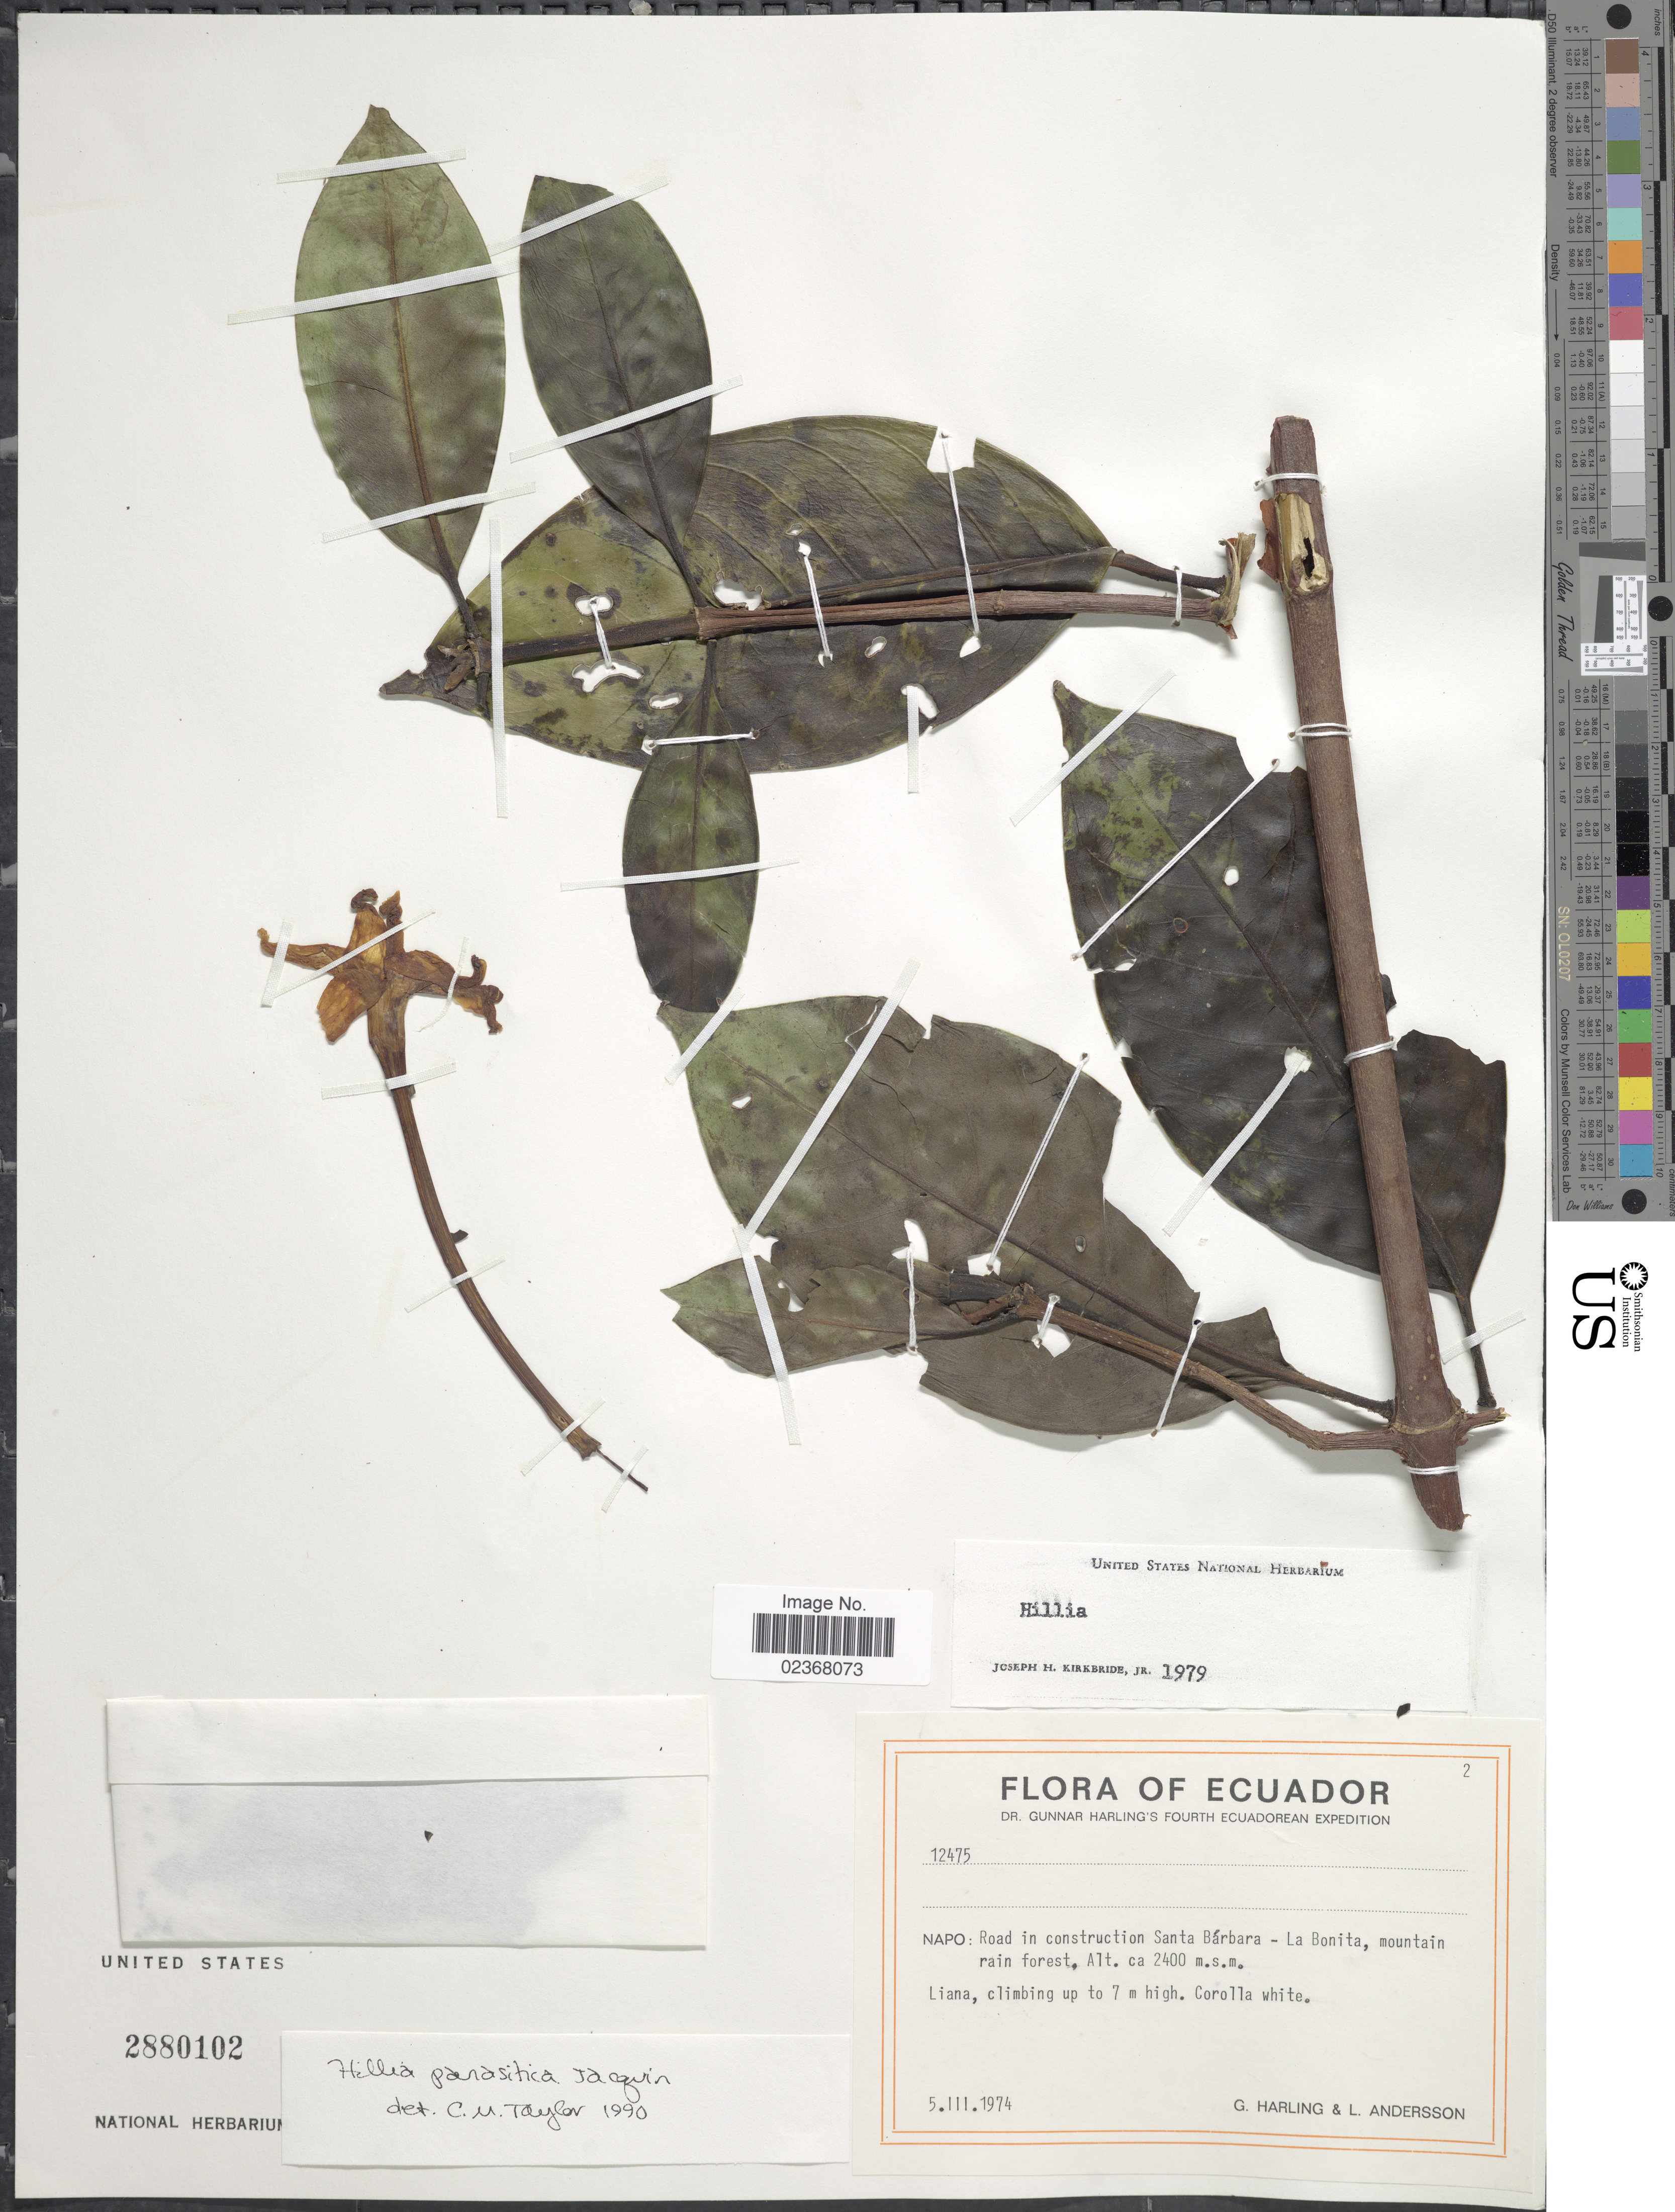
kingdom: Plantae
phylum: Tracheophyta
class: Magnoliopsida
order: Gentianales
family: Rubiaceae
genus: Hillia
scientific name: Hillia parasitica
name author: Jacq.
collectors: G. Harling & L. Andersson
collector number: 12475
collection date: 1974-03-05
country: Ecuador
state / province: Napo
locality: Napo: Road in construction Santa Barbara,La Bonita, mountain rain forest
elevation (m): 2400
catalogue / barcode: US 2880102